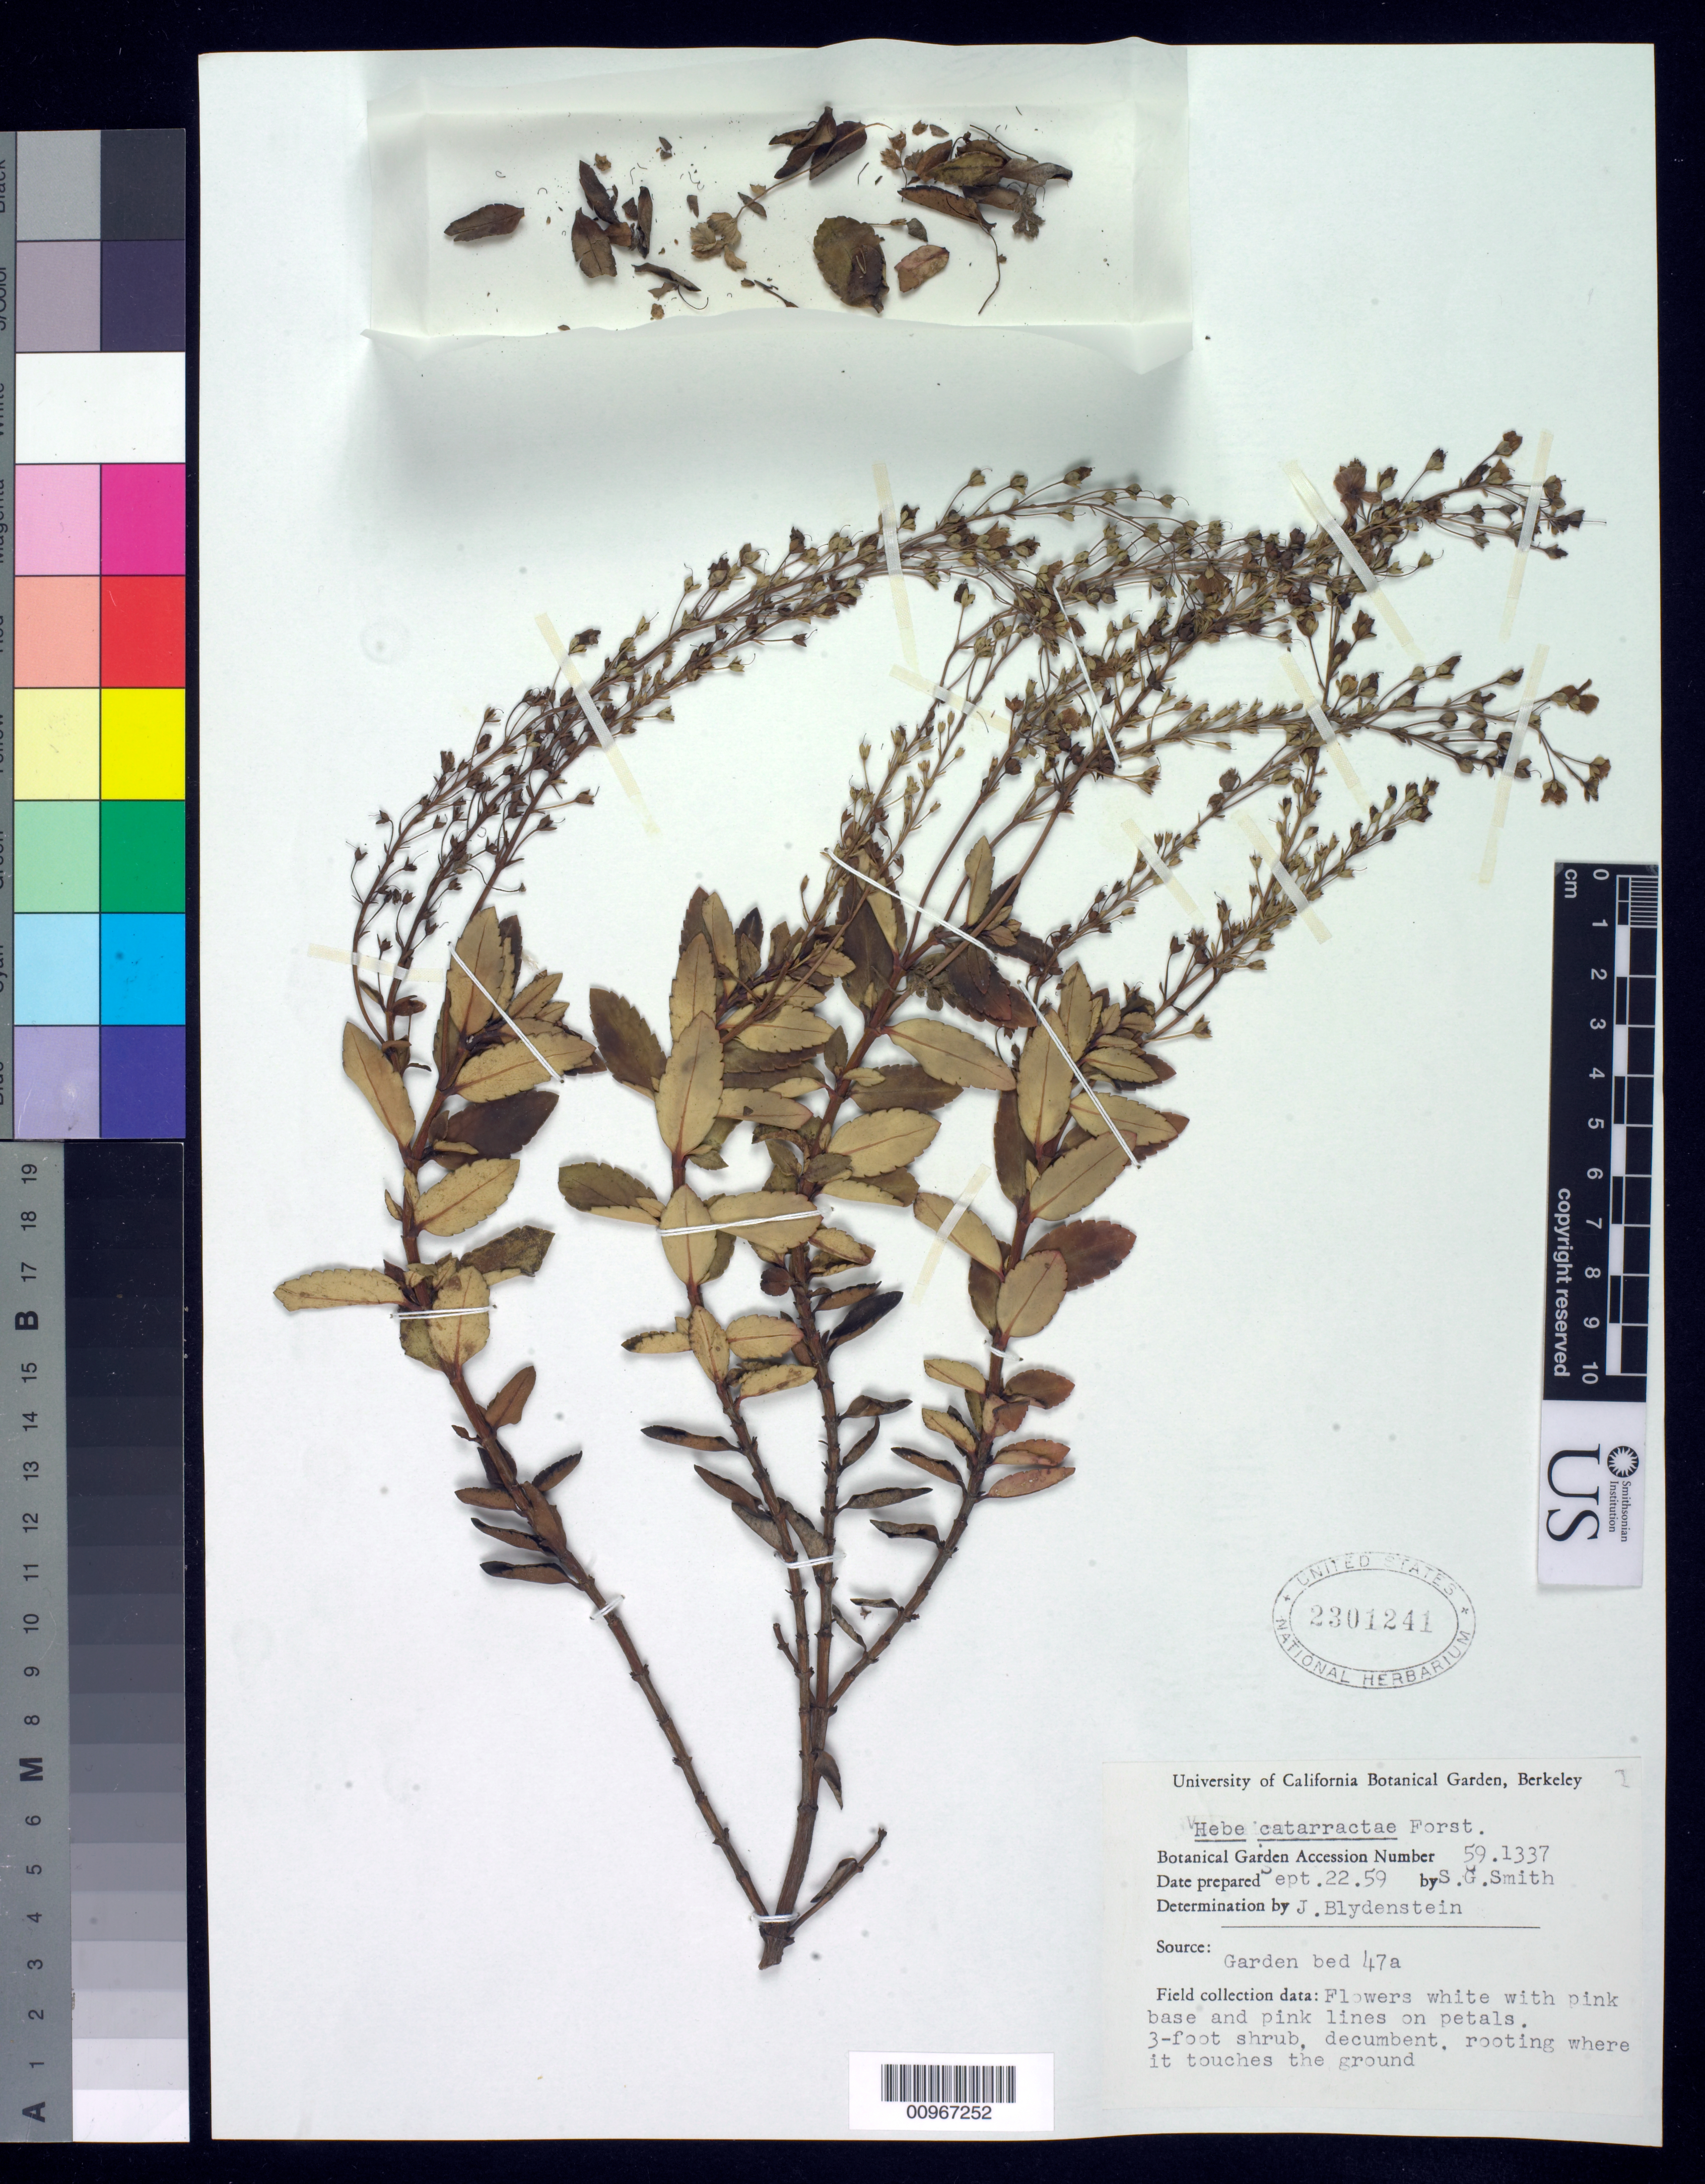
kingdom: Plantae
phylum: Tracheophyta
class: Magnoliopsida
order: Lamiales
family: Plantaginaceae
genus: Hebe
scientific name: Hebe catarractae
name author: (G. Forst.) A. Wall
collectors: S. G. Smith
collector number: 591337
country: United States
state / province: California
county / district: Alameda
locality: Grown in Universitu of California Botanical Garden, Berkeley.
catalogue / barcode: US 2301241